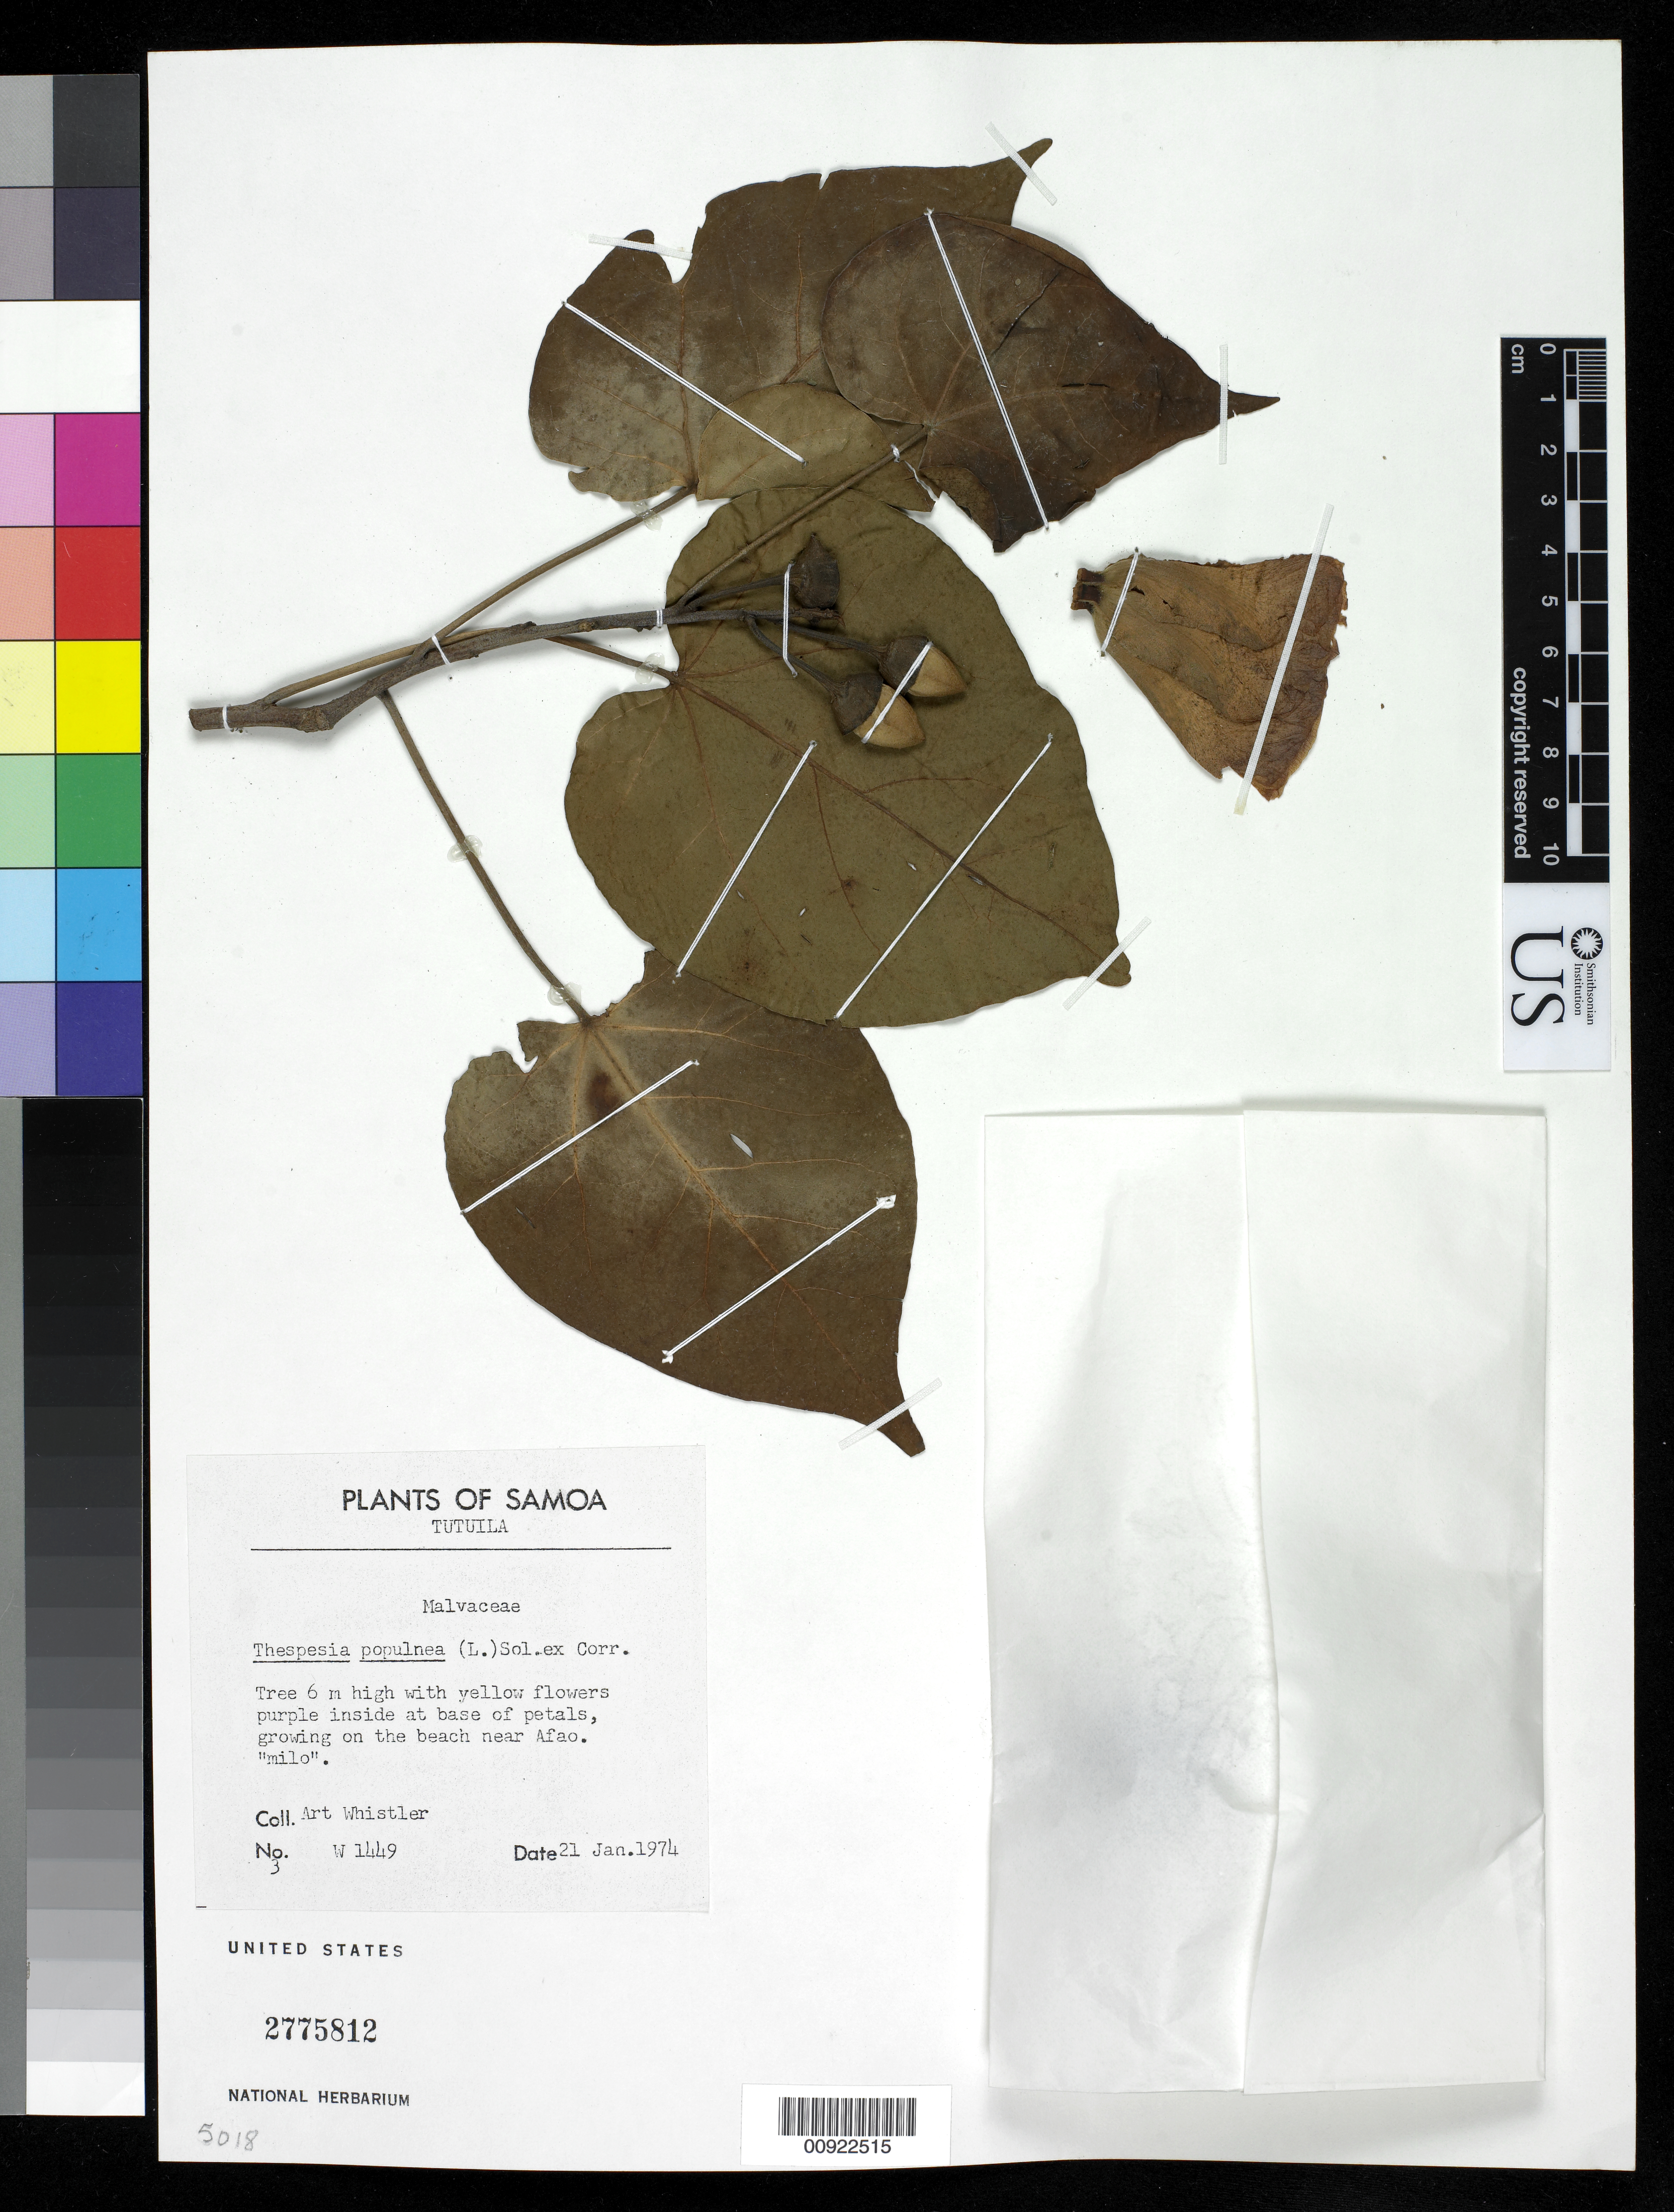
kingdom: Plantae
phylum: Tracheophyta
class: Magnoliopsida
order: Malvales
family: Malvaceae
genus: Thespesia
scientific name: Thespesia populnea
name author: (L.) Sol. ex Corrêa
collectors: A. Whistler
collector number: W 1449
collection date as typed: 21 Jan 1974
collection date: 1974-01-21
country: American Samoa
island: Tutua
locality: Growing on the beach near Afao.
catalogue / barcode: US 2775812